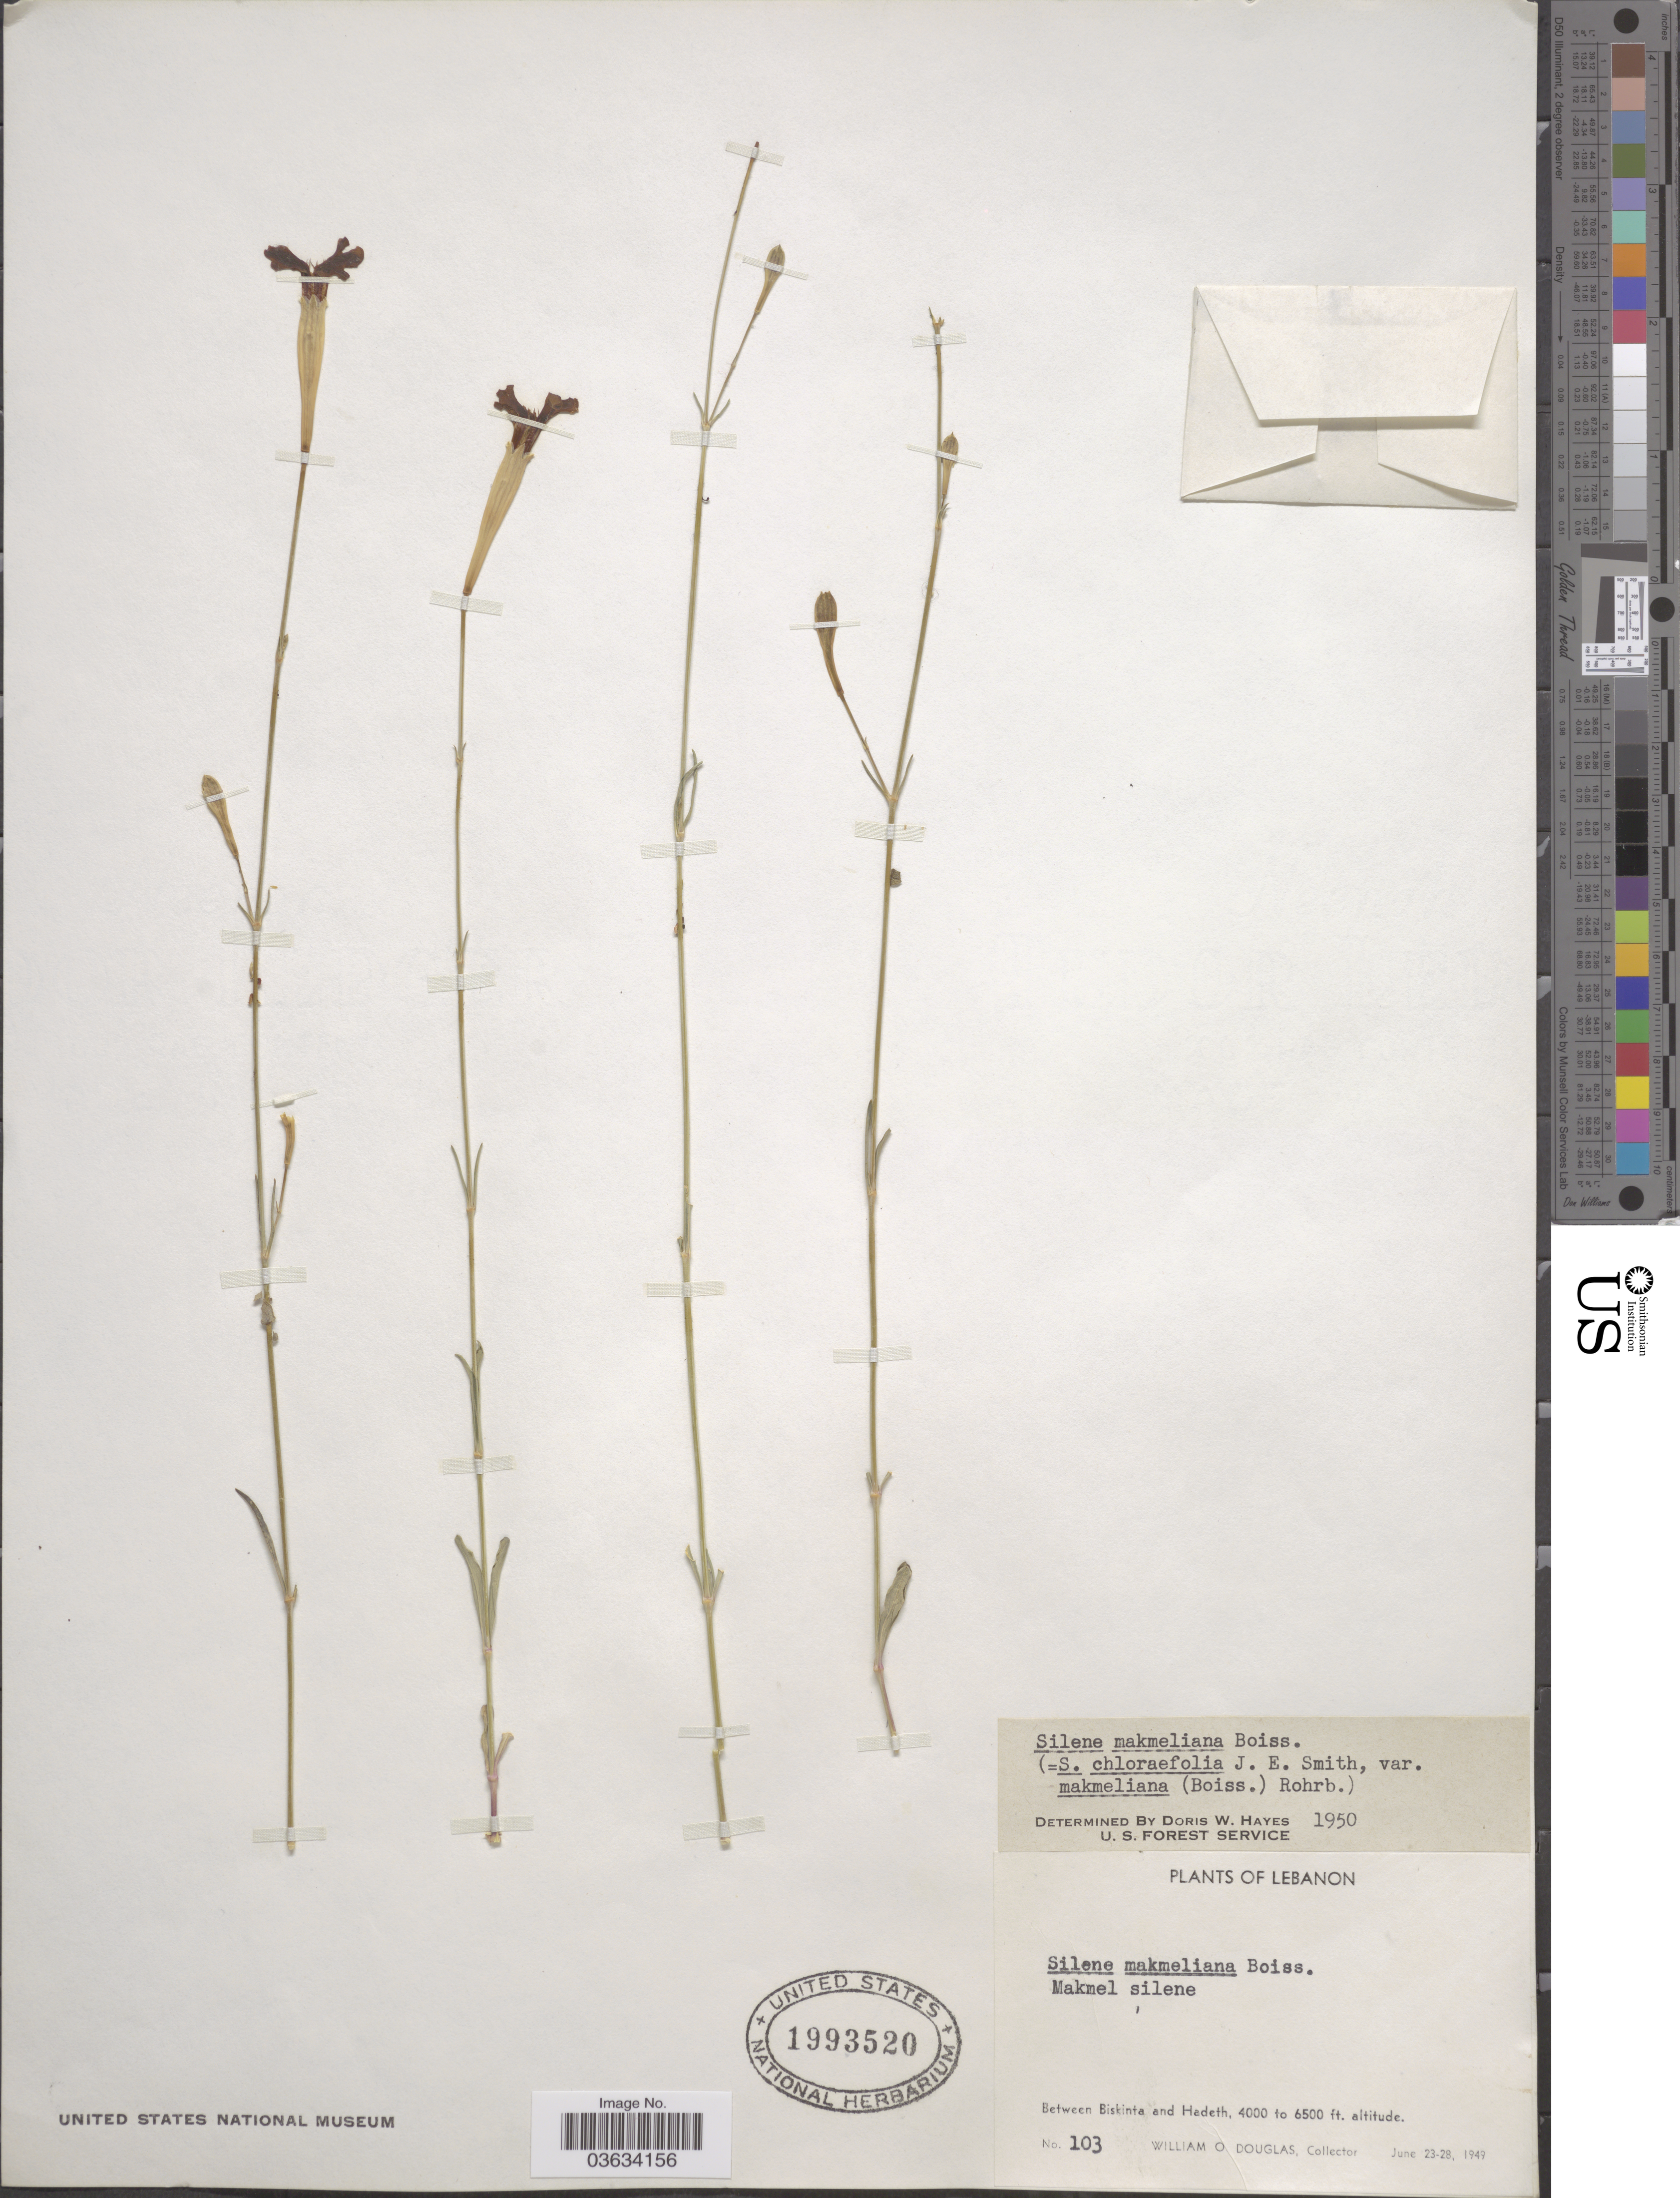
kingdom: Plantae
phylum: Tracheophyta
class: Magnoliopsida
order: Caryophyllales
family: Caryophyllaceae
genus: Silene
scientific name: Silene makmeliana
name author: Boiss.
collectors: W. Douglas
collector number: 103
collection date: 1949-06-23/1949-06-28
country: Lebanon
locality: Between Biskinta and Hadeth.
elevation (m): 1219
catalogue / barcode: US 1993520